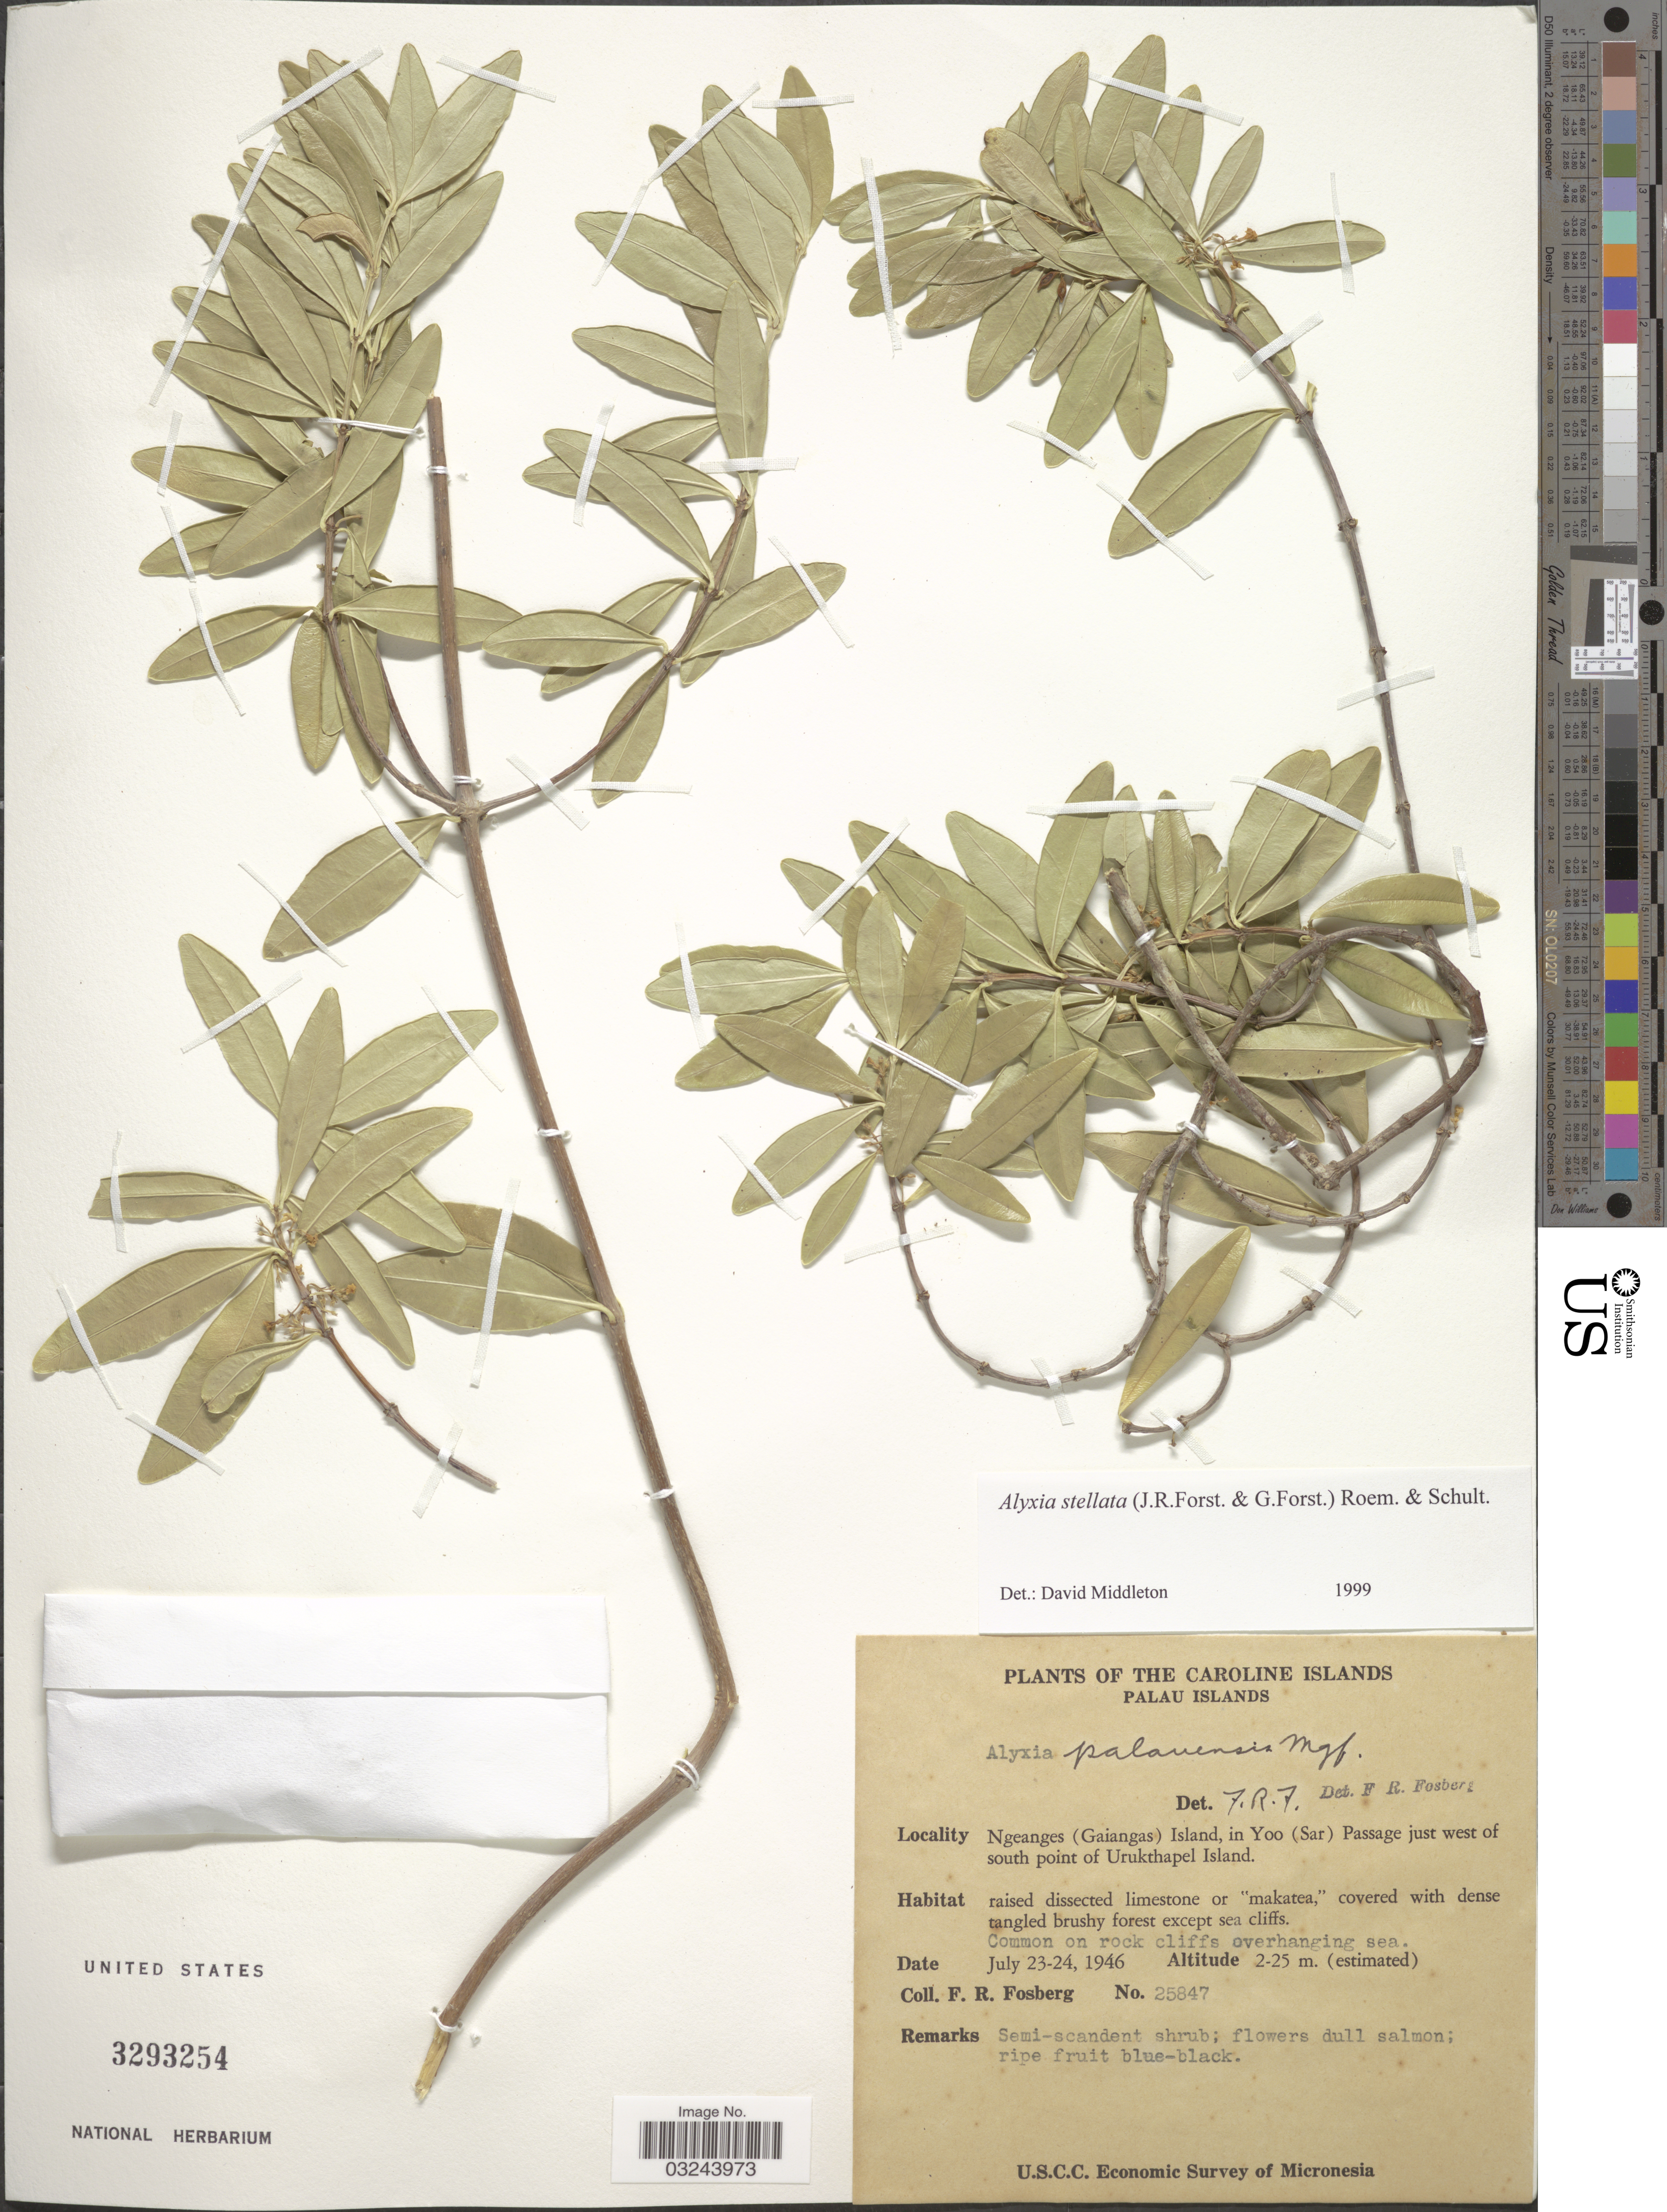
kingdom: Plantae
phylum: Tracheophyta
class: Magnoliopsida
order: Gentianales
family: Apocynaceae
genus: Alyxia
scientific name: Alyxia stellata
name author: (J.R. Forst. & G. Forst.) Roem. & Schult.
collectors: F. R. Fosberg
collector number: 25847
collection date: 1946-07-23/1946-07-24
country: Palau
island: Ngeanges (Gaiangas)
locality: Caroline Islands. Palau Islands. Ngeanges (Gaiangas) Island, in Yoo (Sar) Passage just west of south point of Urukthapel Island.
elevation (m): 2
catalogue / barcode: US 3293254